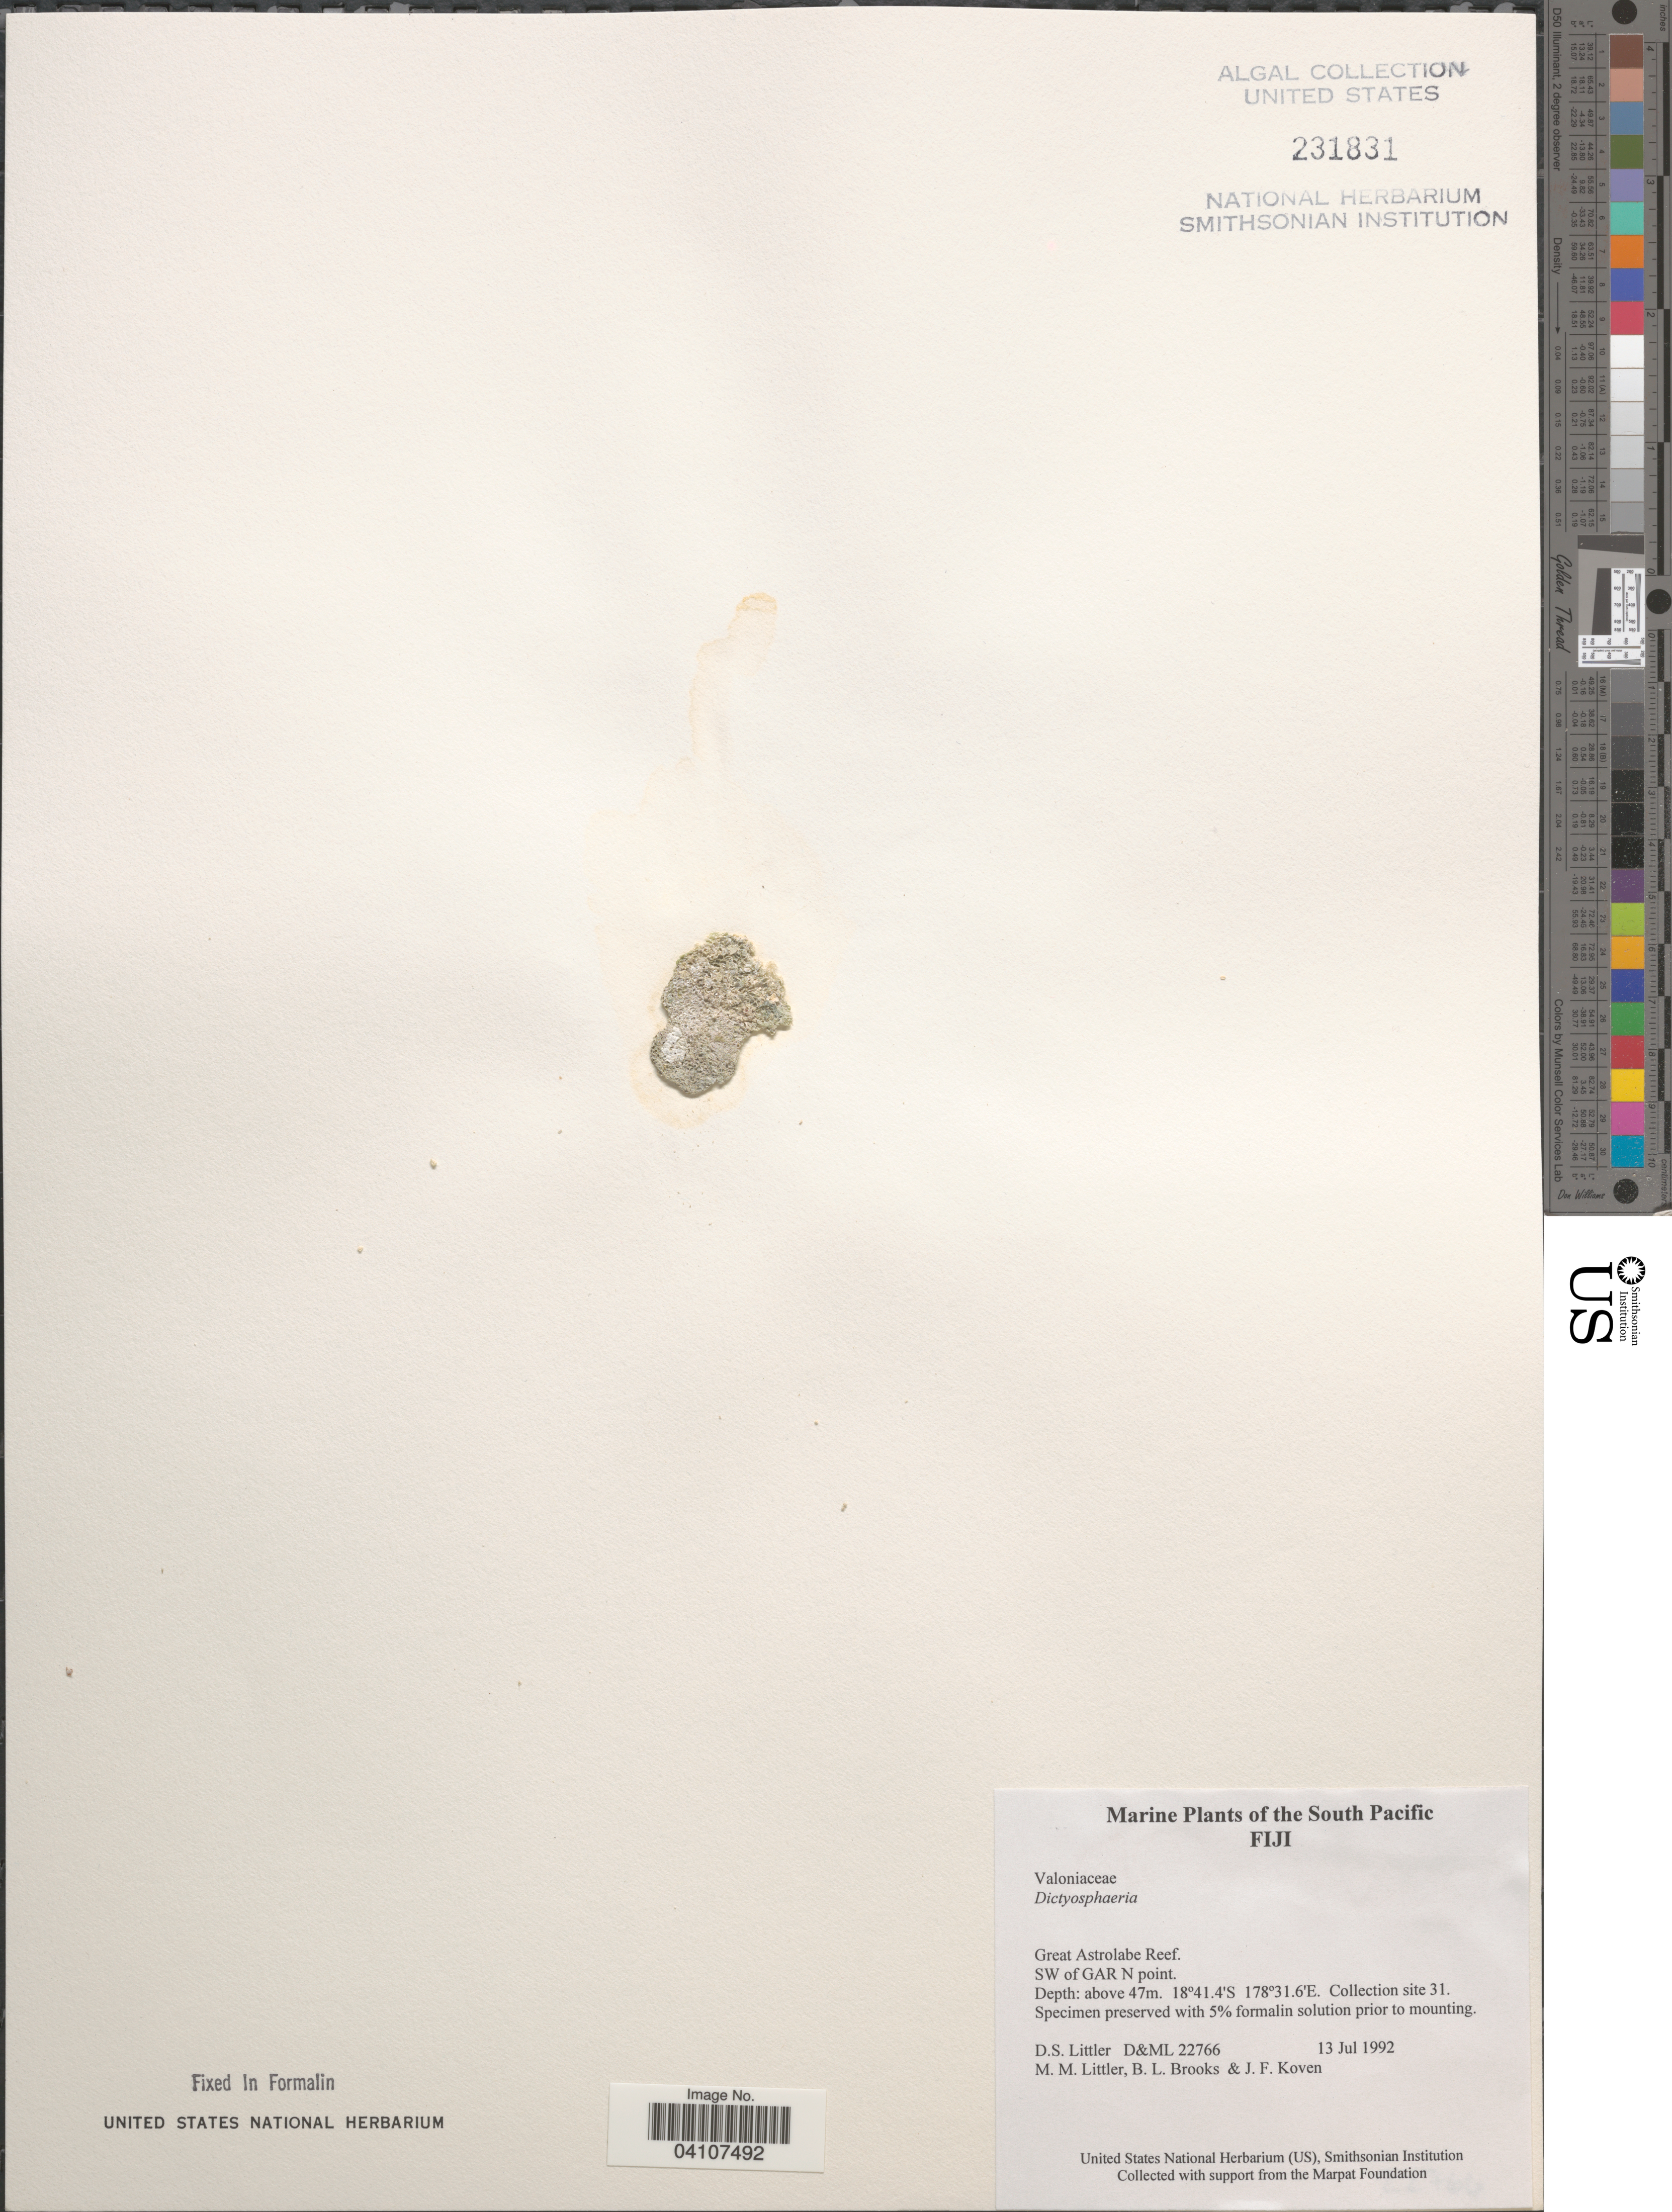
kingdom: Plantae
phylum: Chlorophyta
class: Ulvophyceae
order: Siphonocladales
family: Siphonocladaceae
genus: Dictyosphaeria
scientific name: Dictyosphaeria sp.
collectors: D. S. Littler, B. Brooks & J. Koven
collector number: D&ML 22757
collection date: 1992-07-13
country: Fiji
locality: The South Pacific. Great Astrolabe Reef. SW of GAR N point. Collection site 31.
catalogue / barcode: US 231831